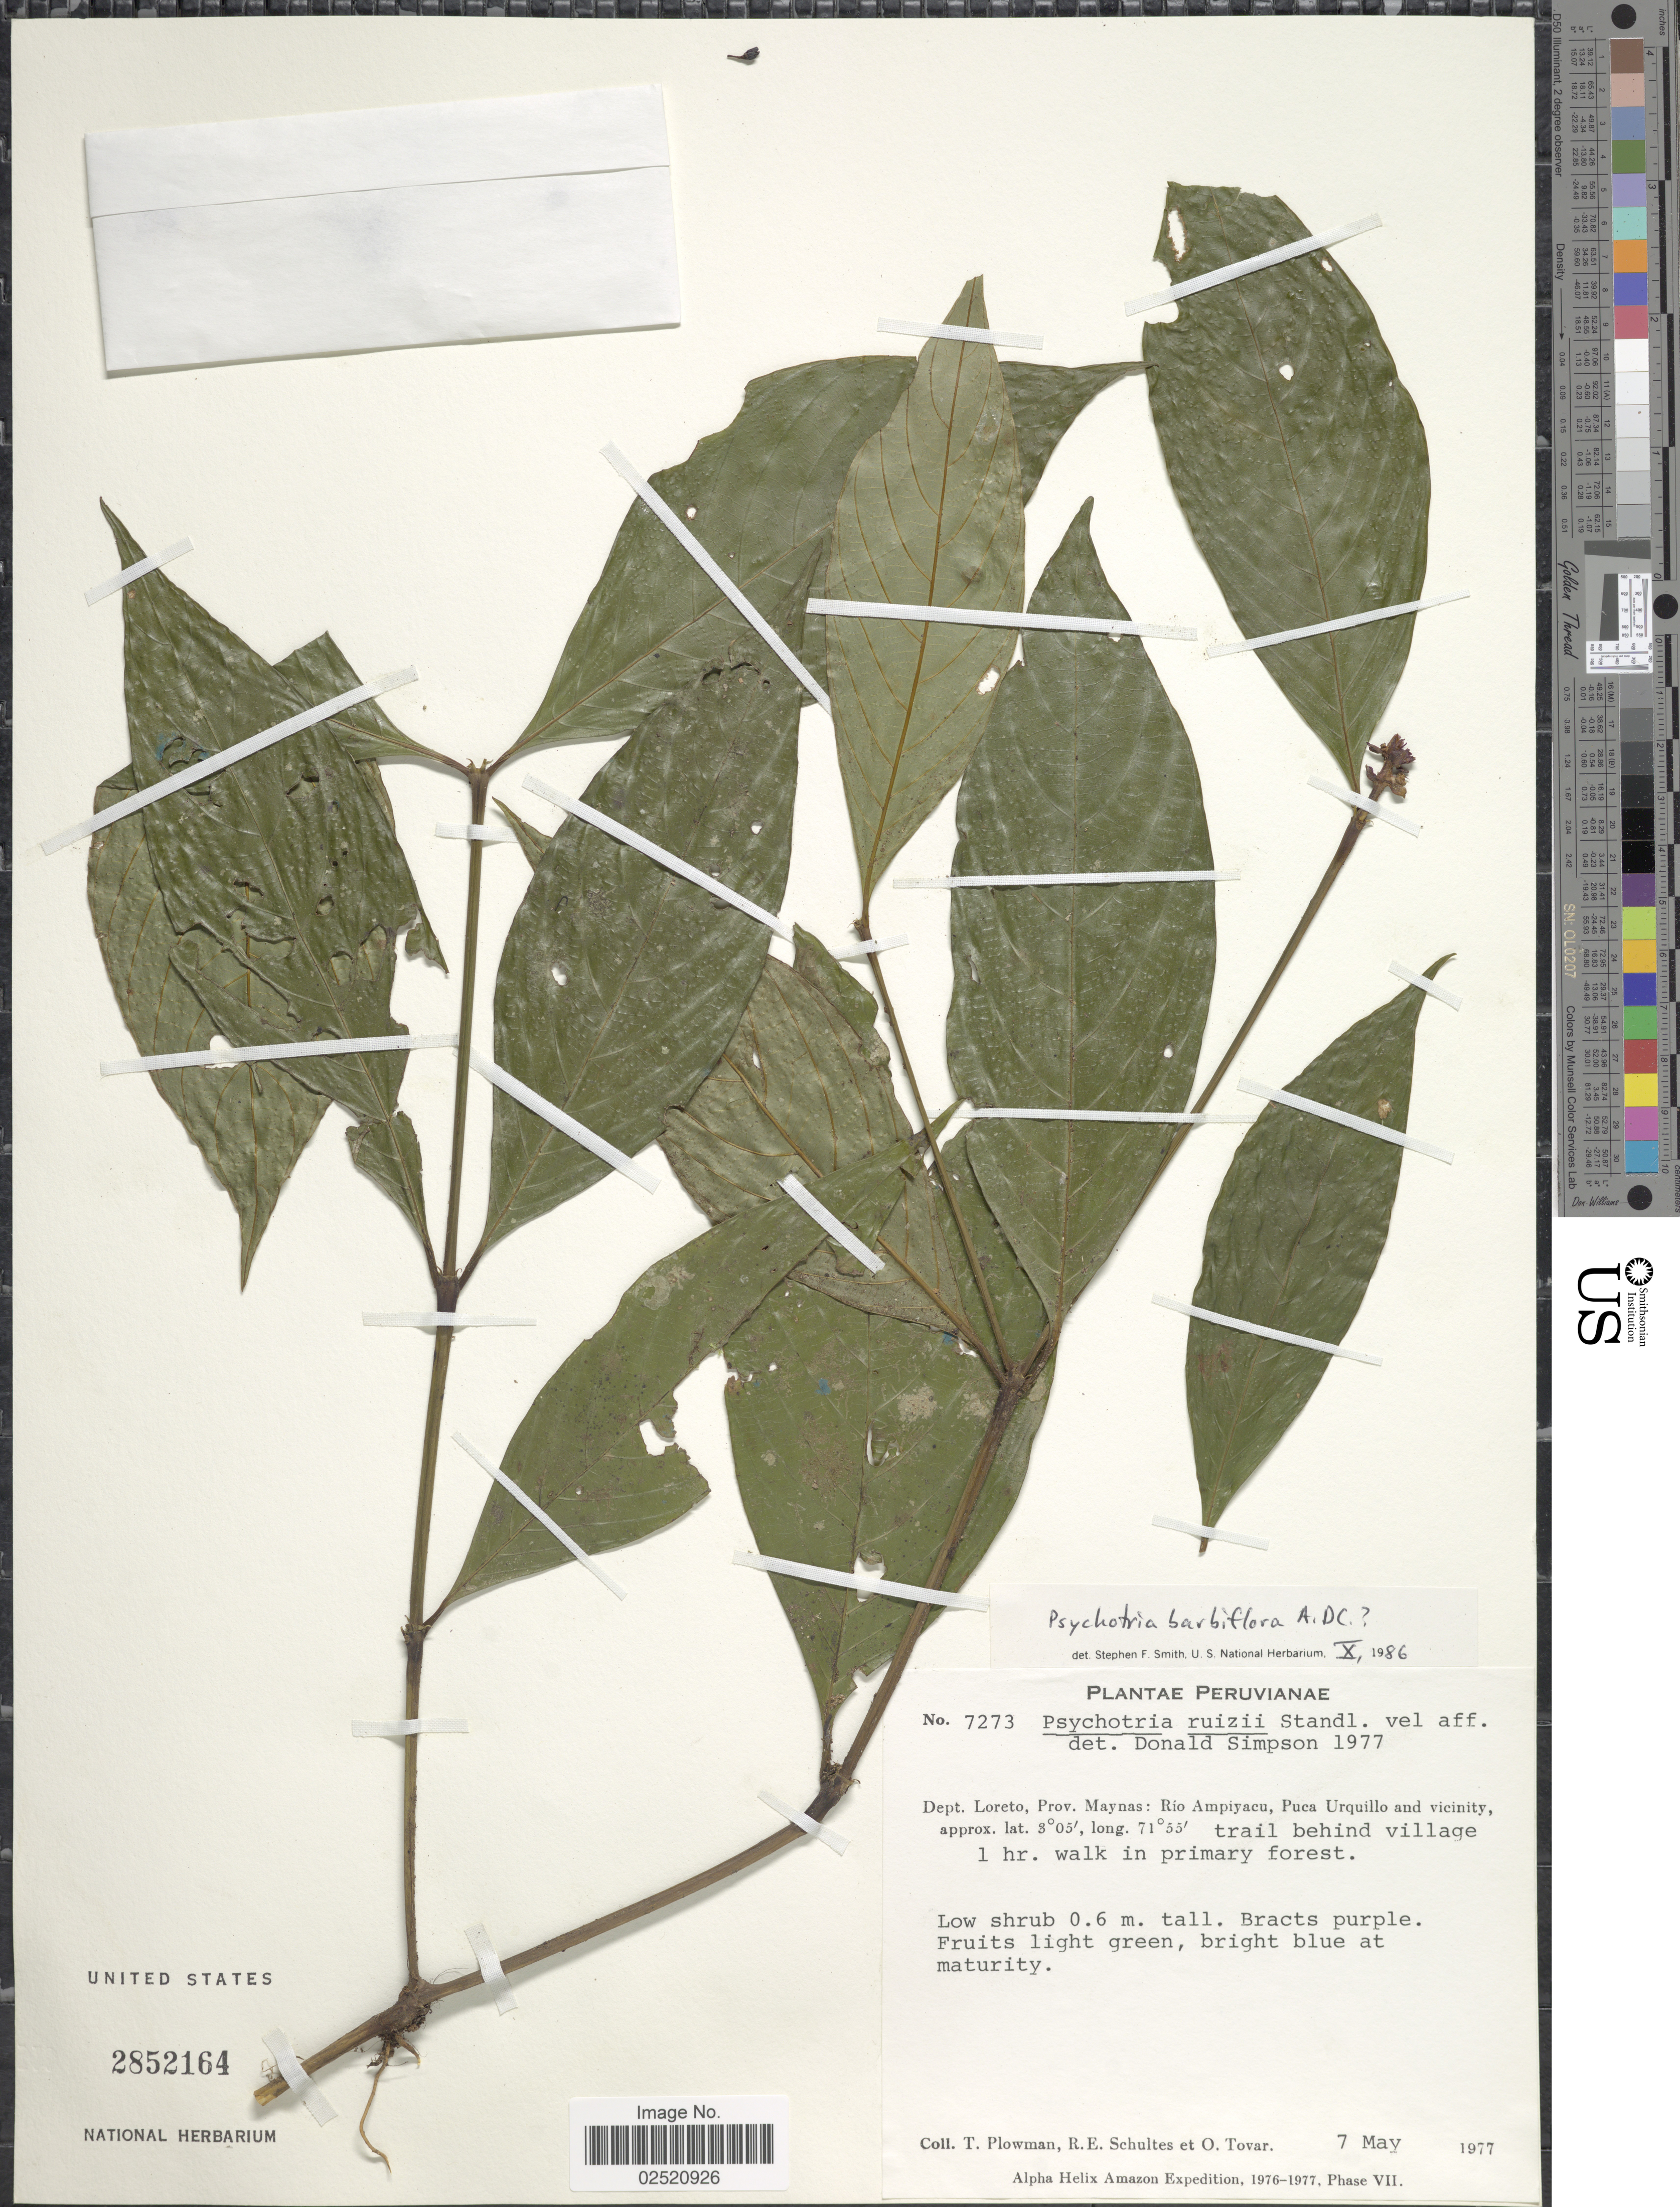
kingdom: Plantae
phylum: Tracheophyta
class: Magnoliopsida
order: Gentianales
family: Rubiaceae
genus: Psychotria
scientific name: Psychotria barbiflora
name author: DC.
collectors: T. Plowman, R. E. Schultes & Ó. Tovar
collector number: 7273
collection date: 1977-05-07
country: Peru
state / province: Loreto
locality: Prov. Maynas: Rio Ampiyacu, Puca Urquillo and vicinity, trail behind village, 1 hr. walk in primary forest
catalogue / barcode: US 2852164